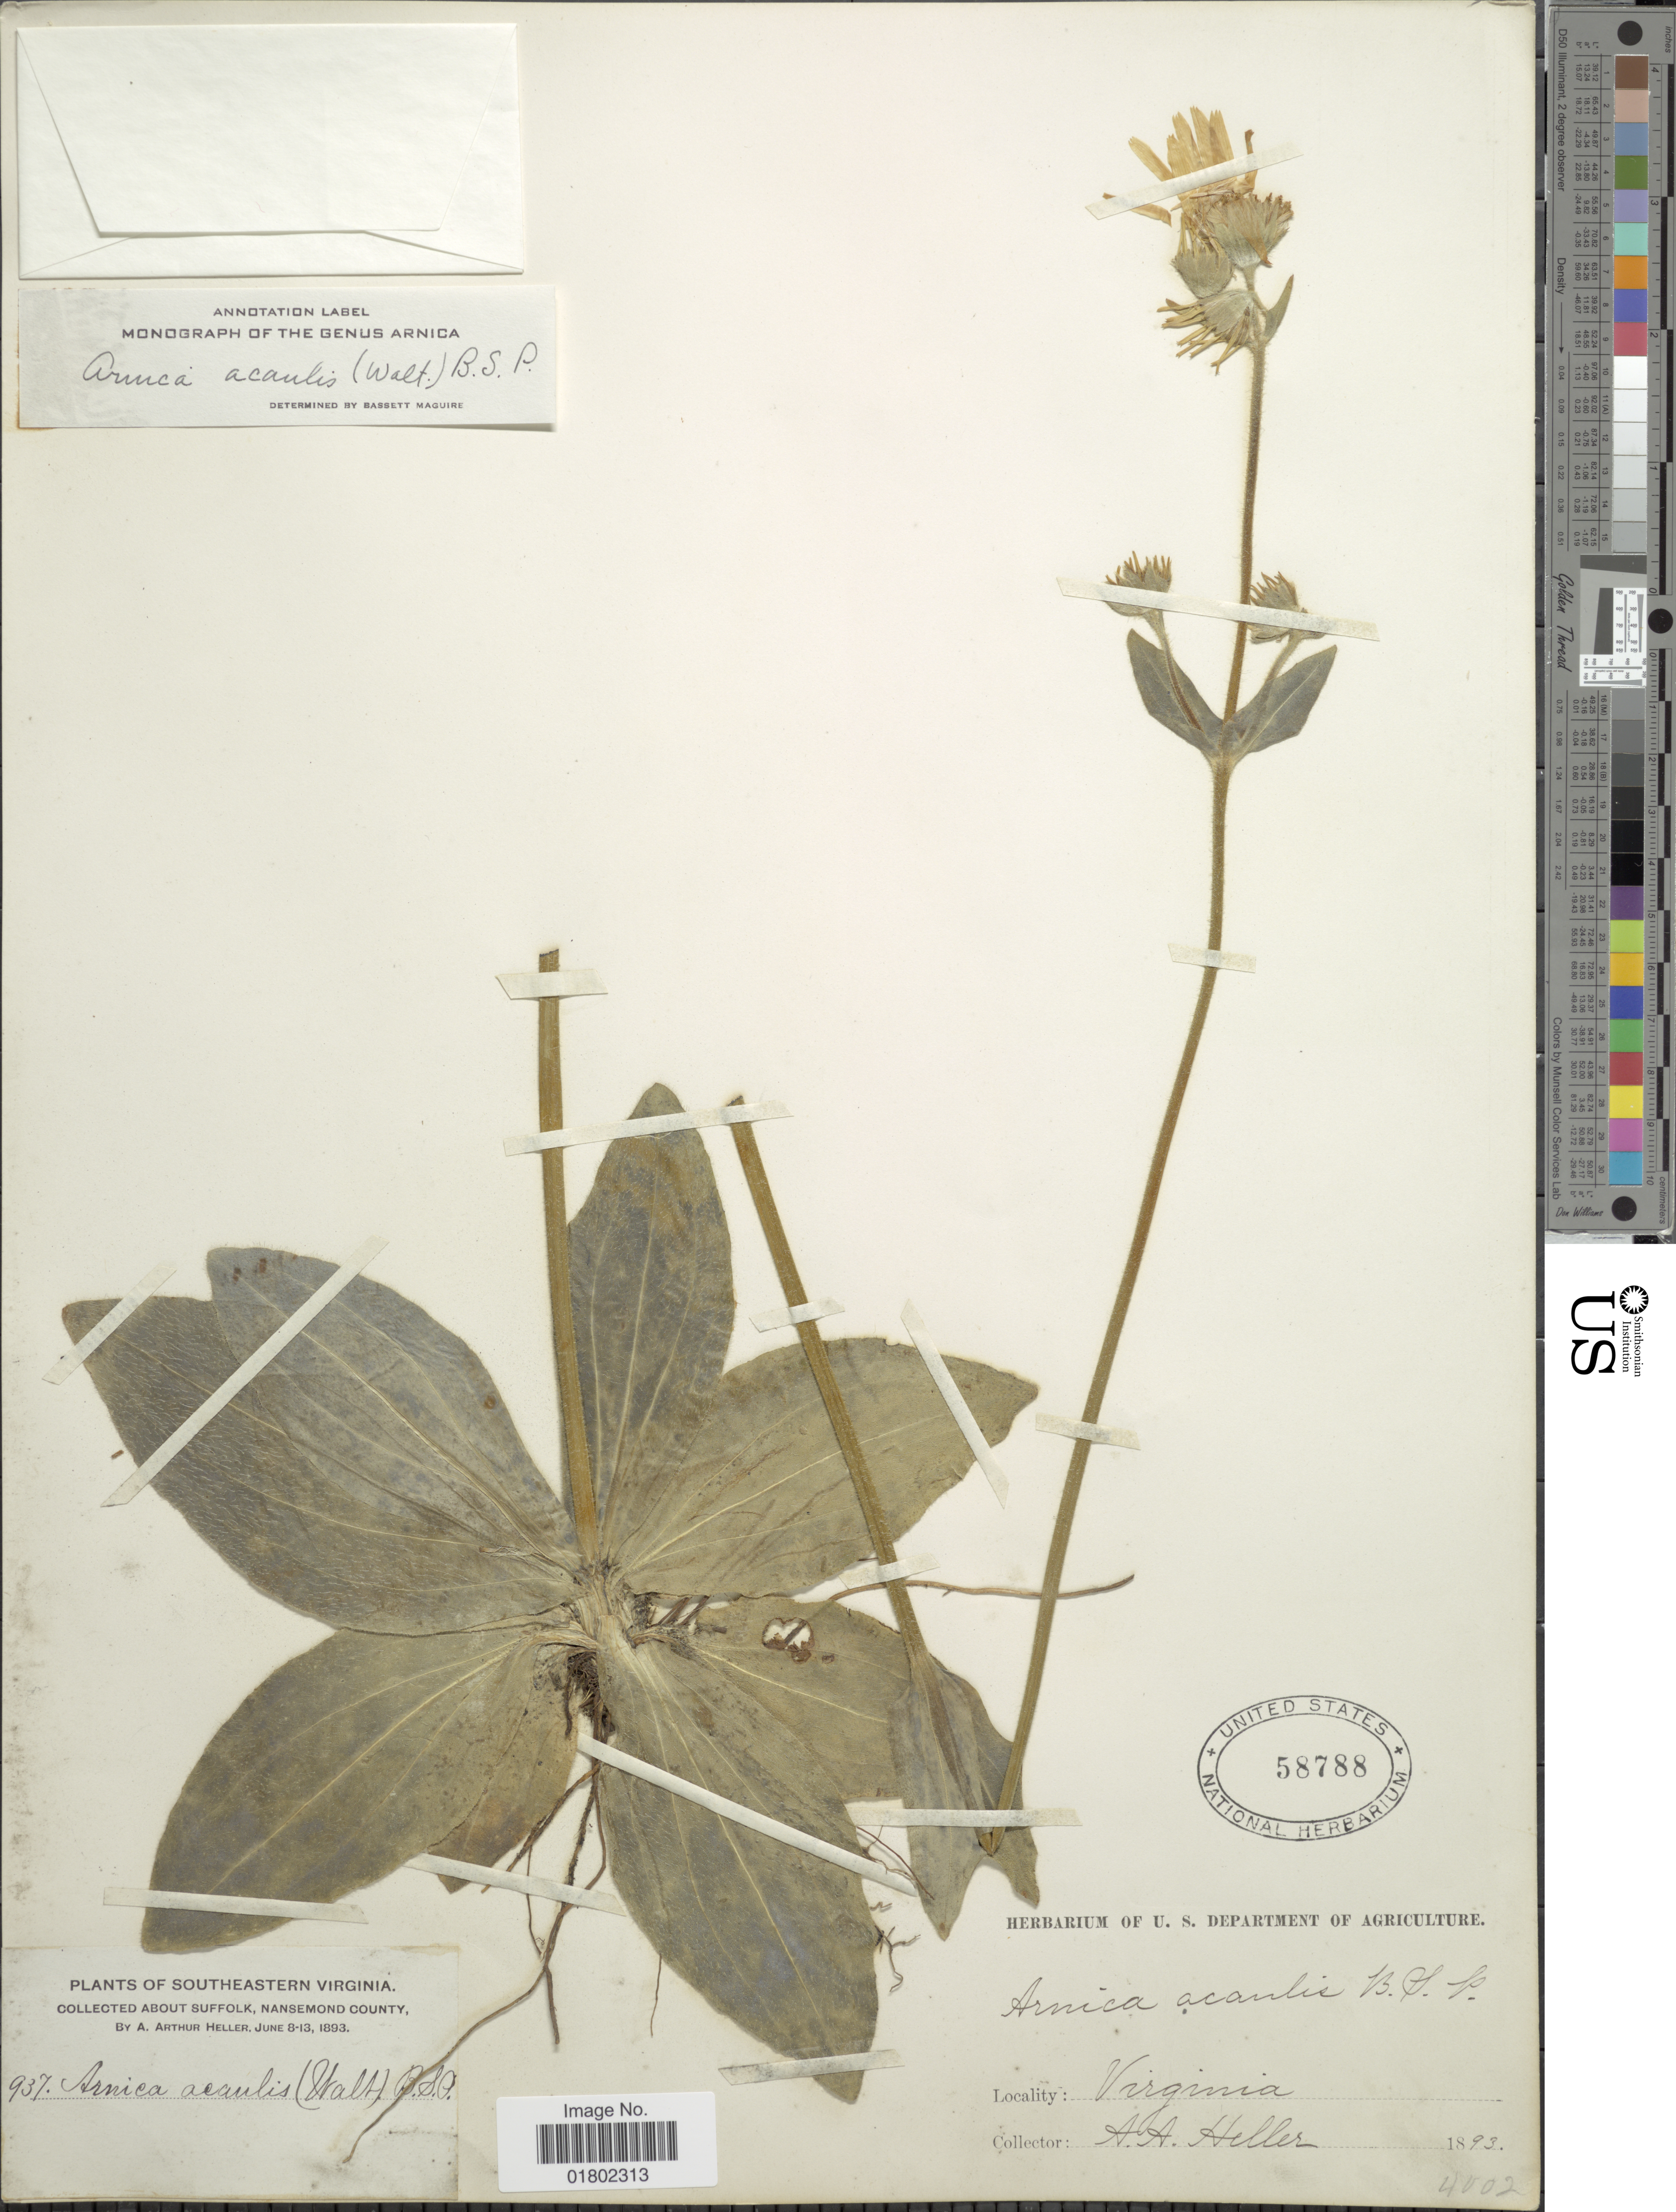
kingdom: Plantae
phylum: Tracheophyta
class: Magnoliopsida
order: Asterales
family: Asteraceae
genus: Arnica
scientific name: Arnica acaulis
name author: (Walter) Britton, Stearns & Poggenb.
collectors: A. A. Heller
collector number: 937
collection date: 1893-06-08/1893-08-13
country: United States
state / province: Virginia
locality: Virginia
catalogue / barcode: US 58788